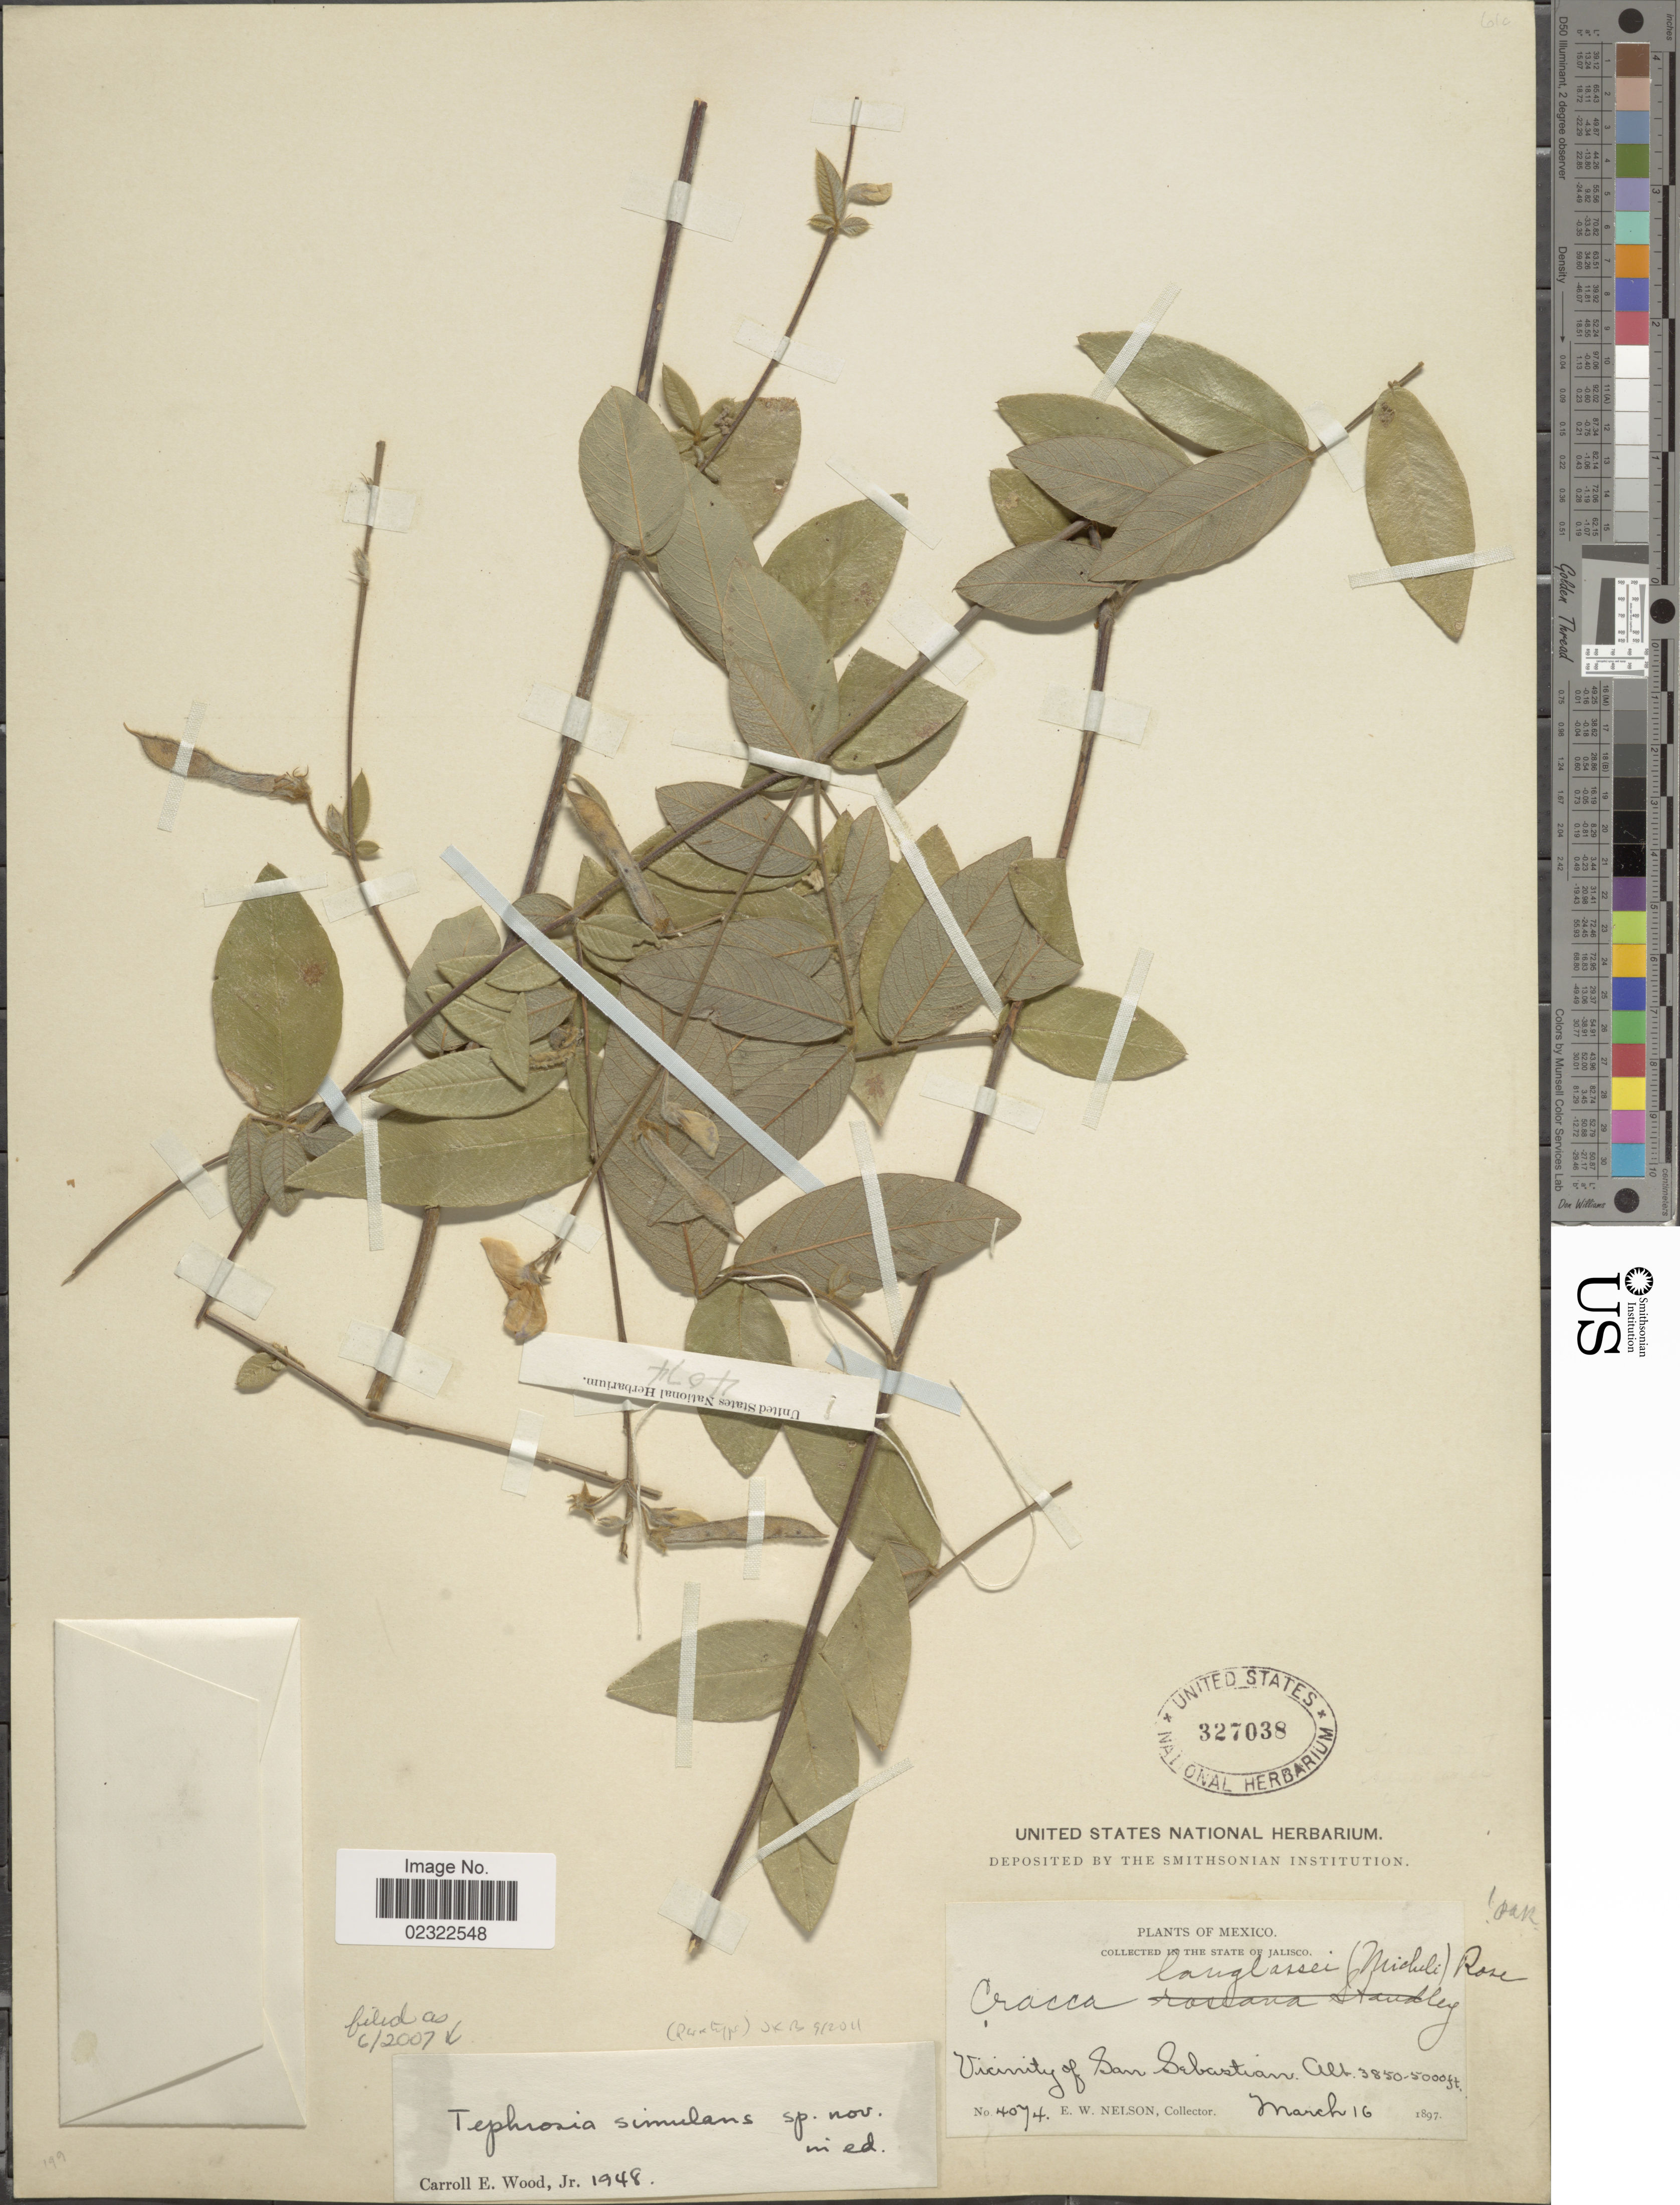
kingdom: Plantae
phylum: Tracheophyta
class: Magnoliopsida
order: Fabales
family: Fabaceae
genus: Tephrosia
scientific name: Tephrosia simulans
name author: C.E. Wood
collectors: E. W. Nelson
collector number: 4074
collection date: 1897-03-16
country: Mexico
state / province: Jalisco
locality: State of Jalisco, Vicinity of San Sebastian.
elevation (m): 1173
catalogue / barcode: US 327038